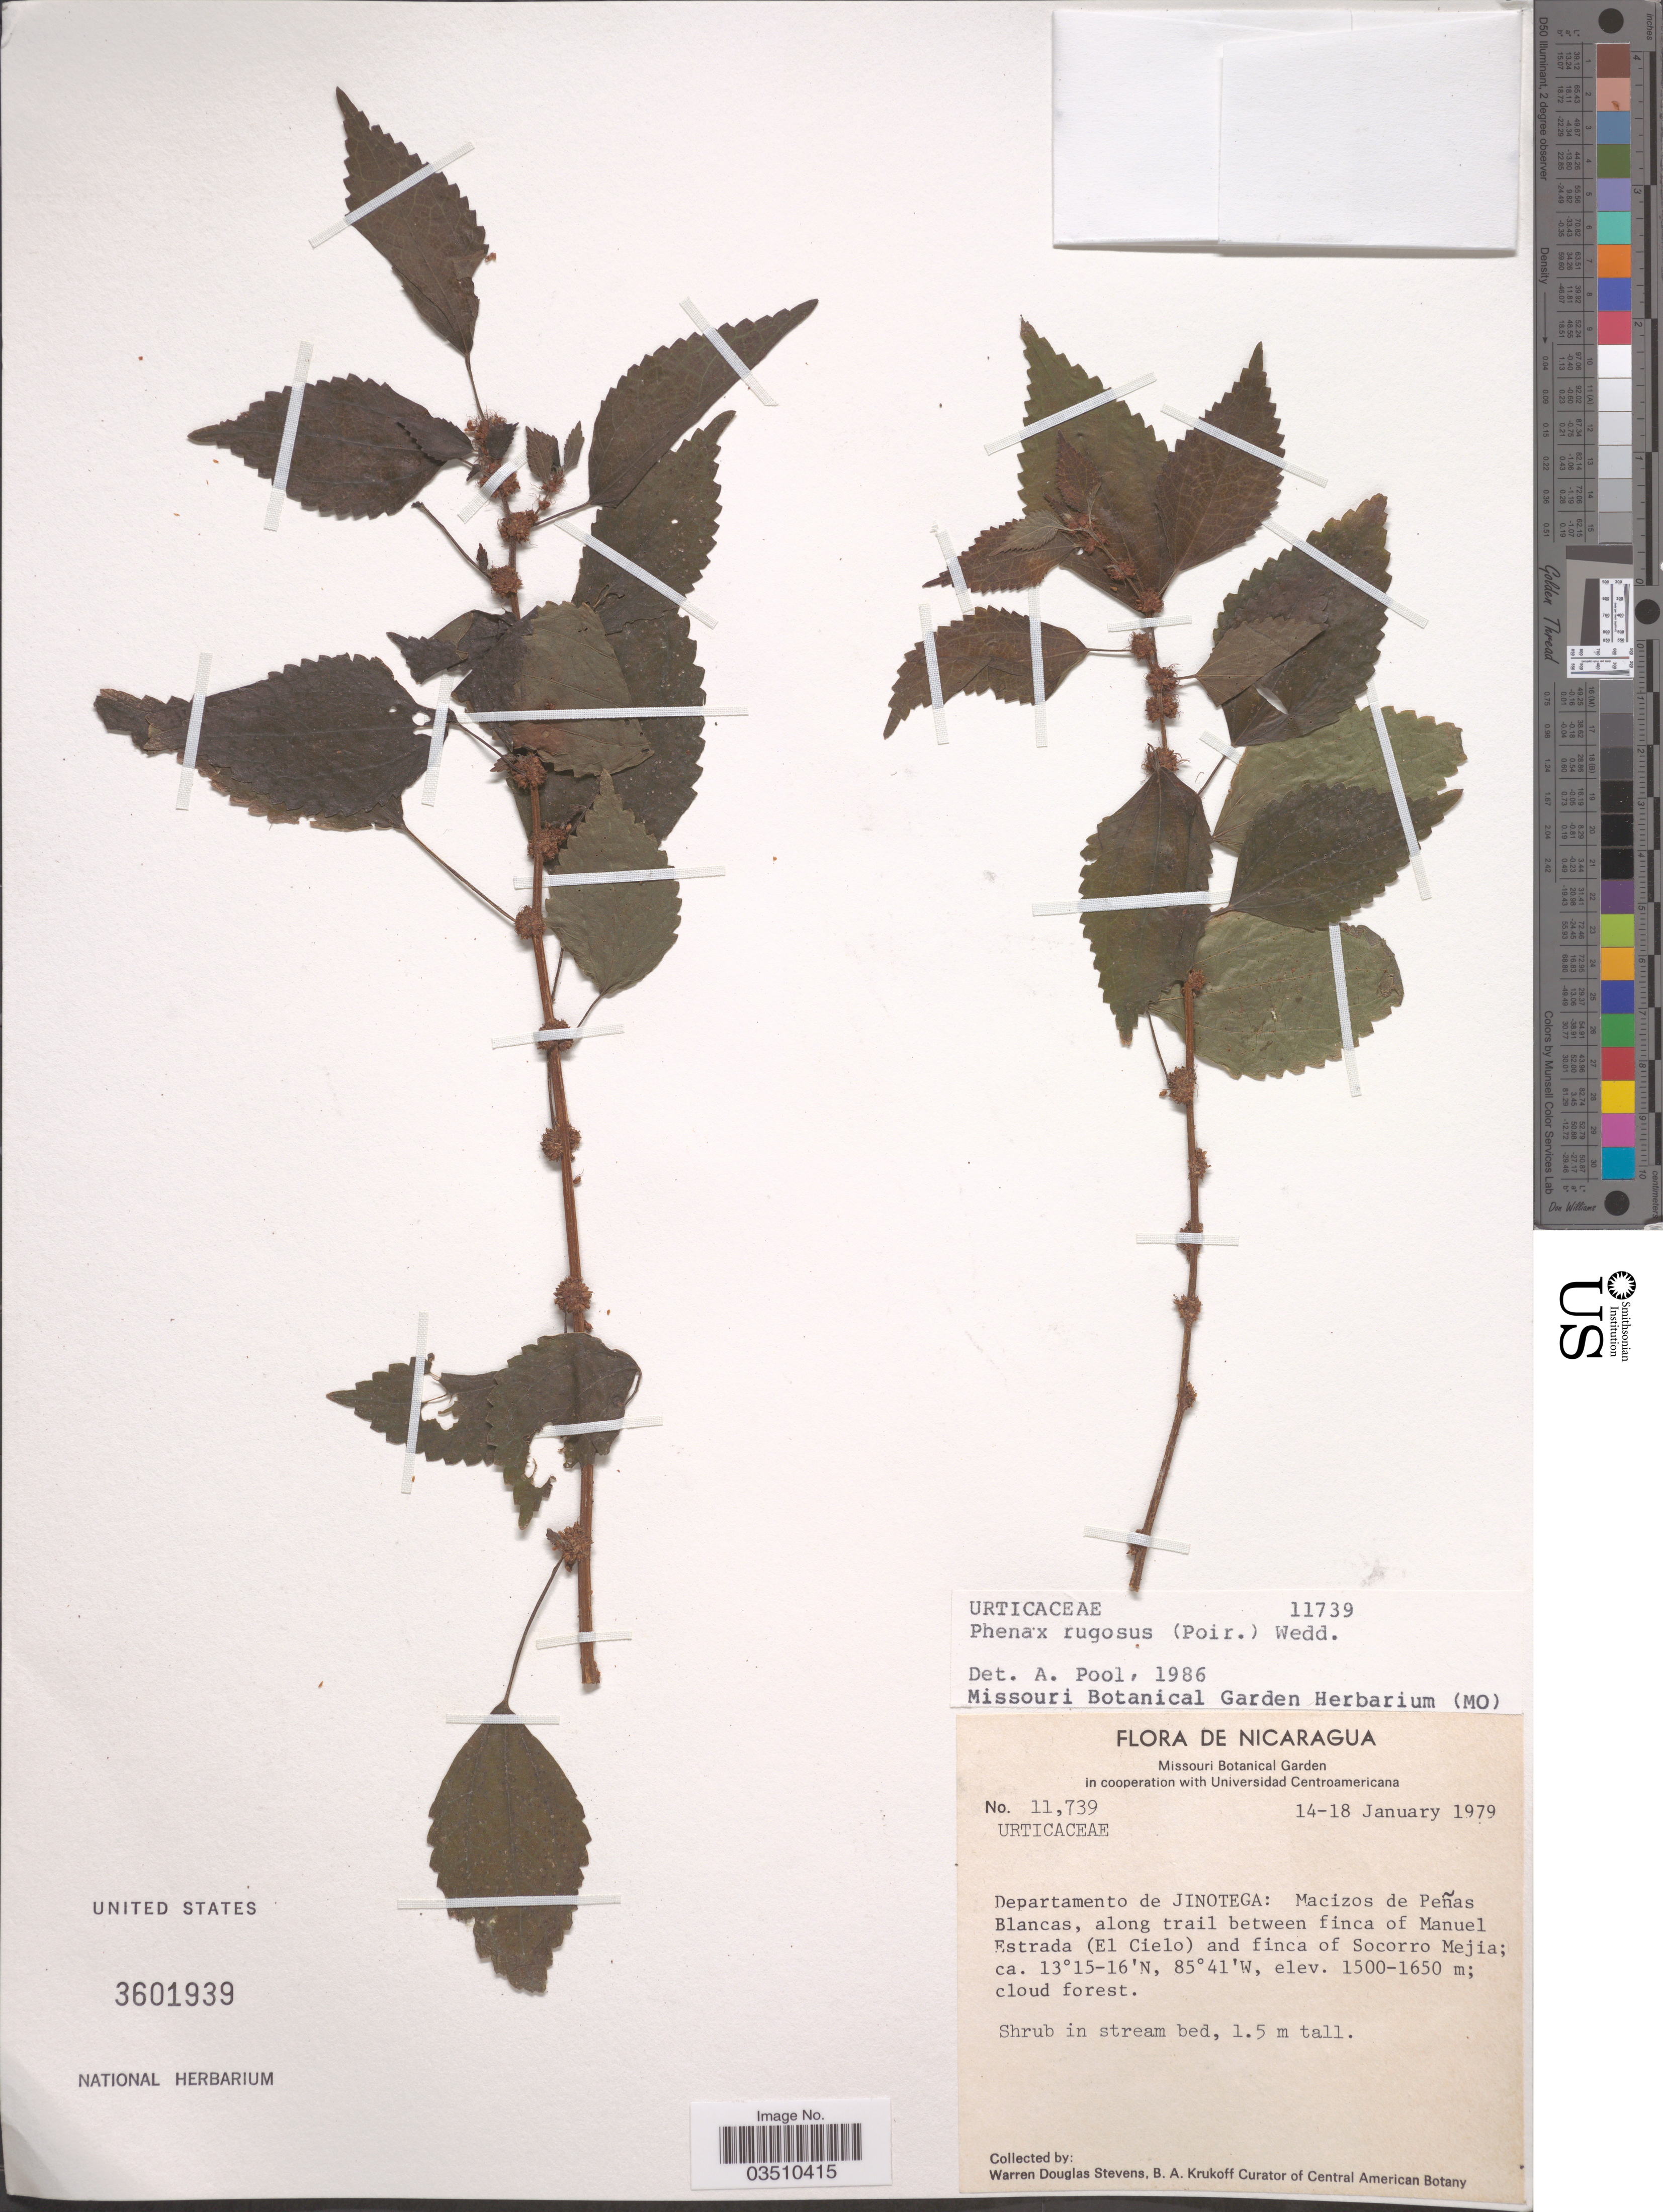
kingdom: Plantae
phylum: Tracheophyta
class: Magnoliopsida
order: Rosales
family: Urticaceae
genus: Phenax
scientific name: Phenax rugosus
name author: (Poir.) Wedd.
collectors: W. D. Stevens & B. A. Krukoff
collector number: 11739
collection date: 1979-01-14/1979-01-18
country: Nicaragua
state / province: Jinotega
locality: Departamento de Jinotega: Macizos de Peñas Blancas, along trail between finca of Manuel Estrado (El Cielo) and finca of Socorro Mejia.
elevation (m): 1500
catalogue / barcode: US 3601939